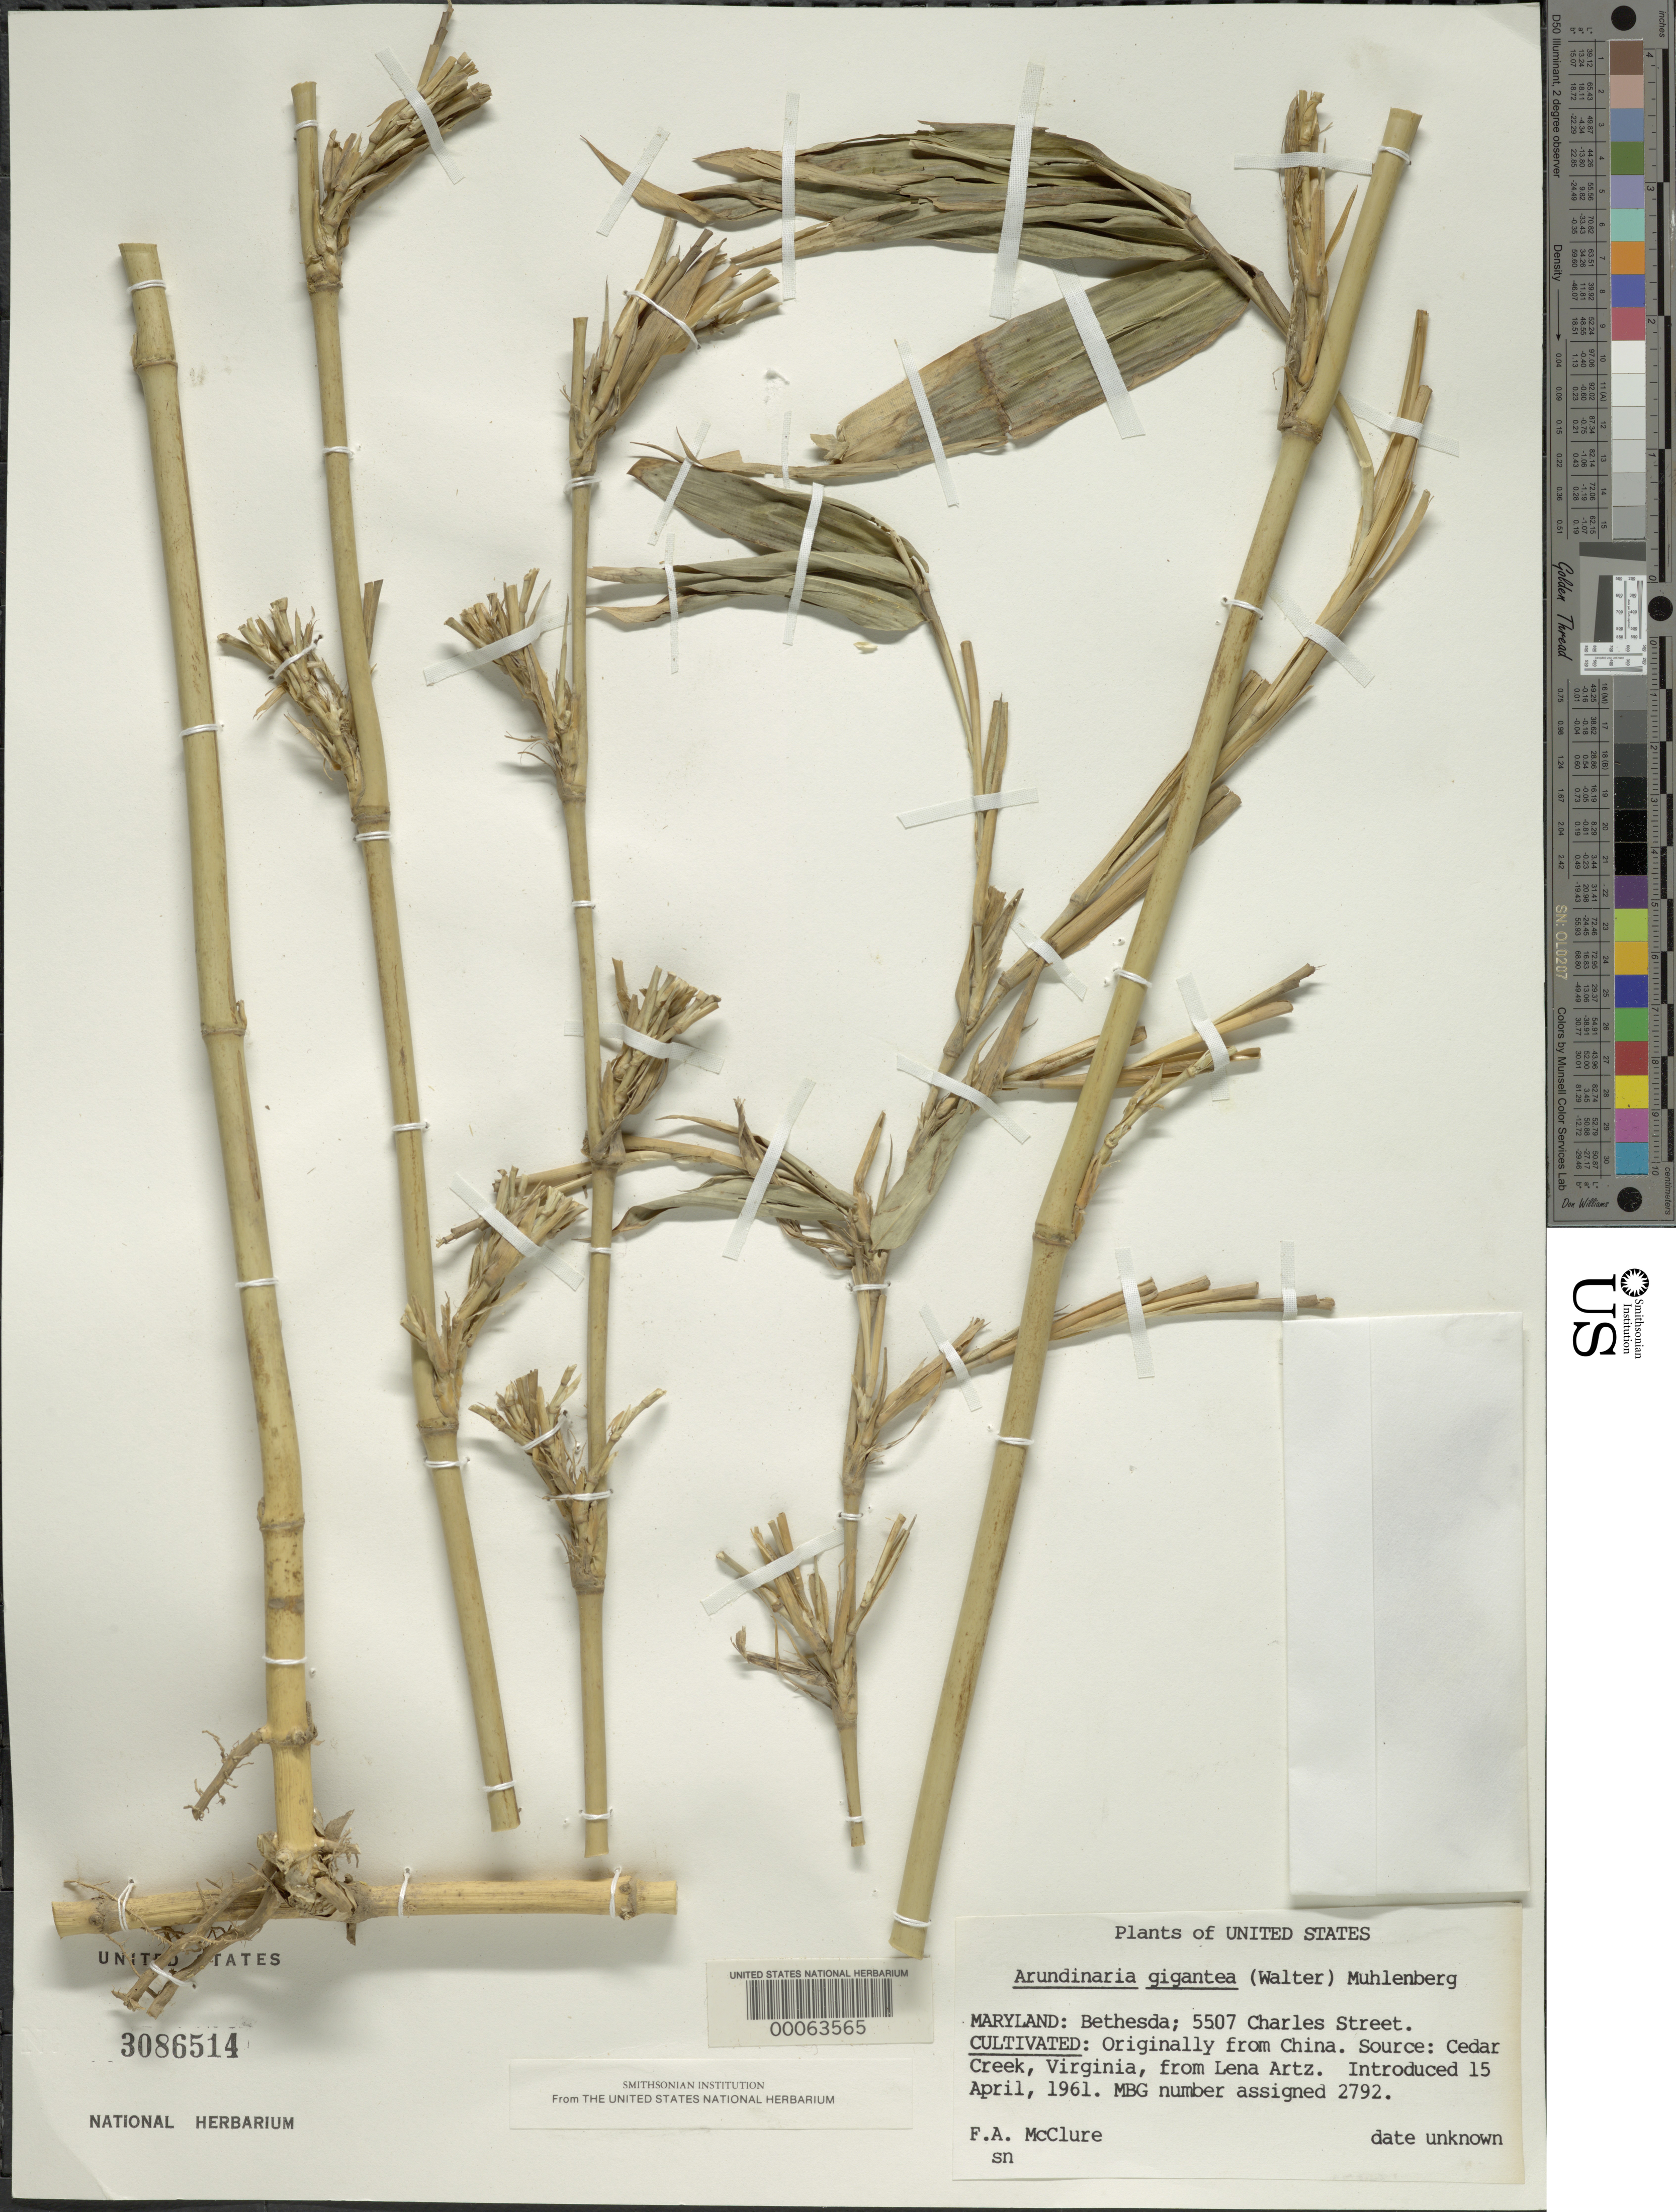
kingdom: Plantae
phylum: Tracheophyta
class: Liliopsida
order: Poales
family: Poaceae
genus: Arundinaria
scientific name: Arundinaria gigantea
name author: (Walter) Muhl.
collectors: F. A. McClure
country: United States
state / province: Maryland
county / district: Montgomery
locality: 5507 Charles Street, Bethesda (McClure's garden)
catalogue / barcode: US 3086514